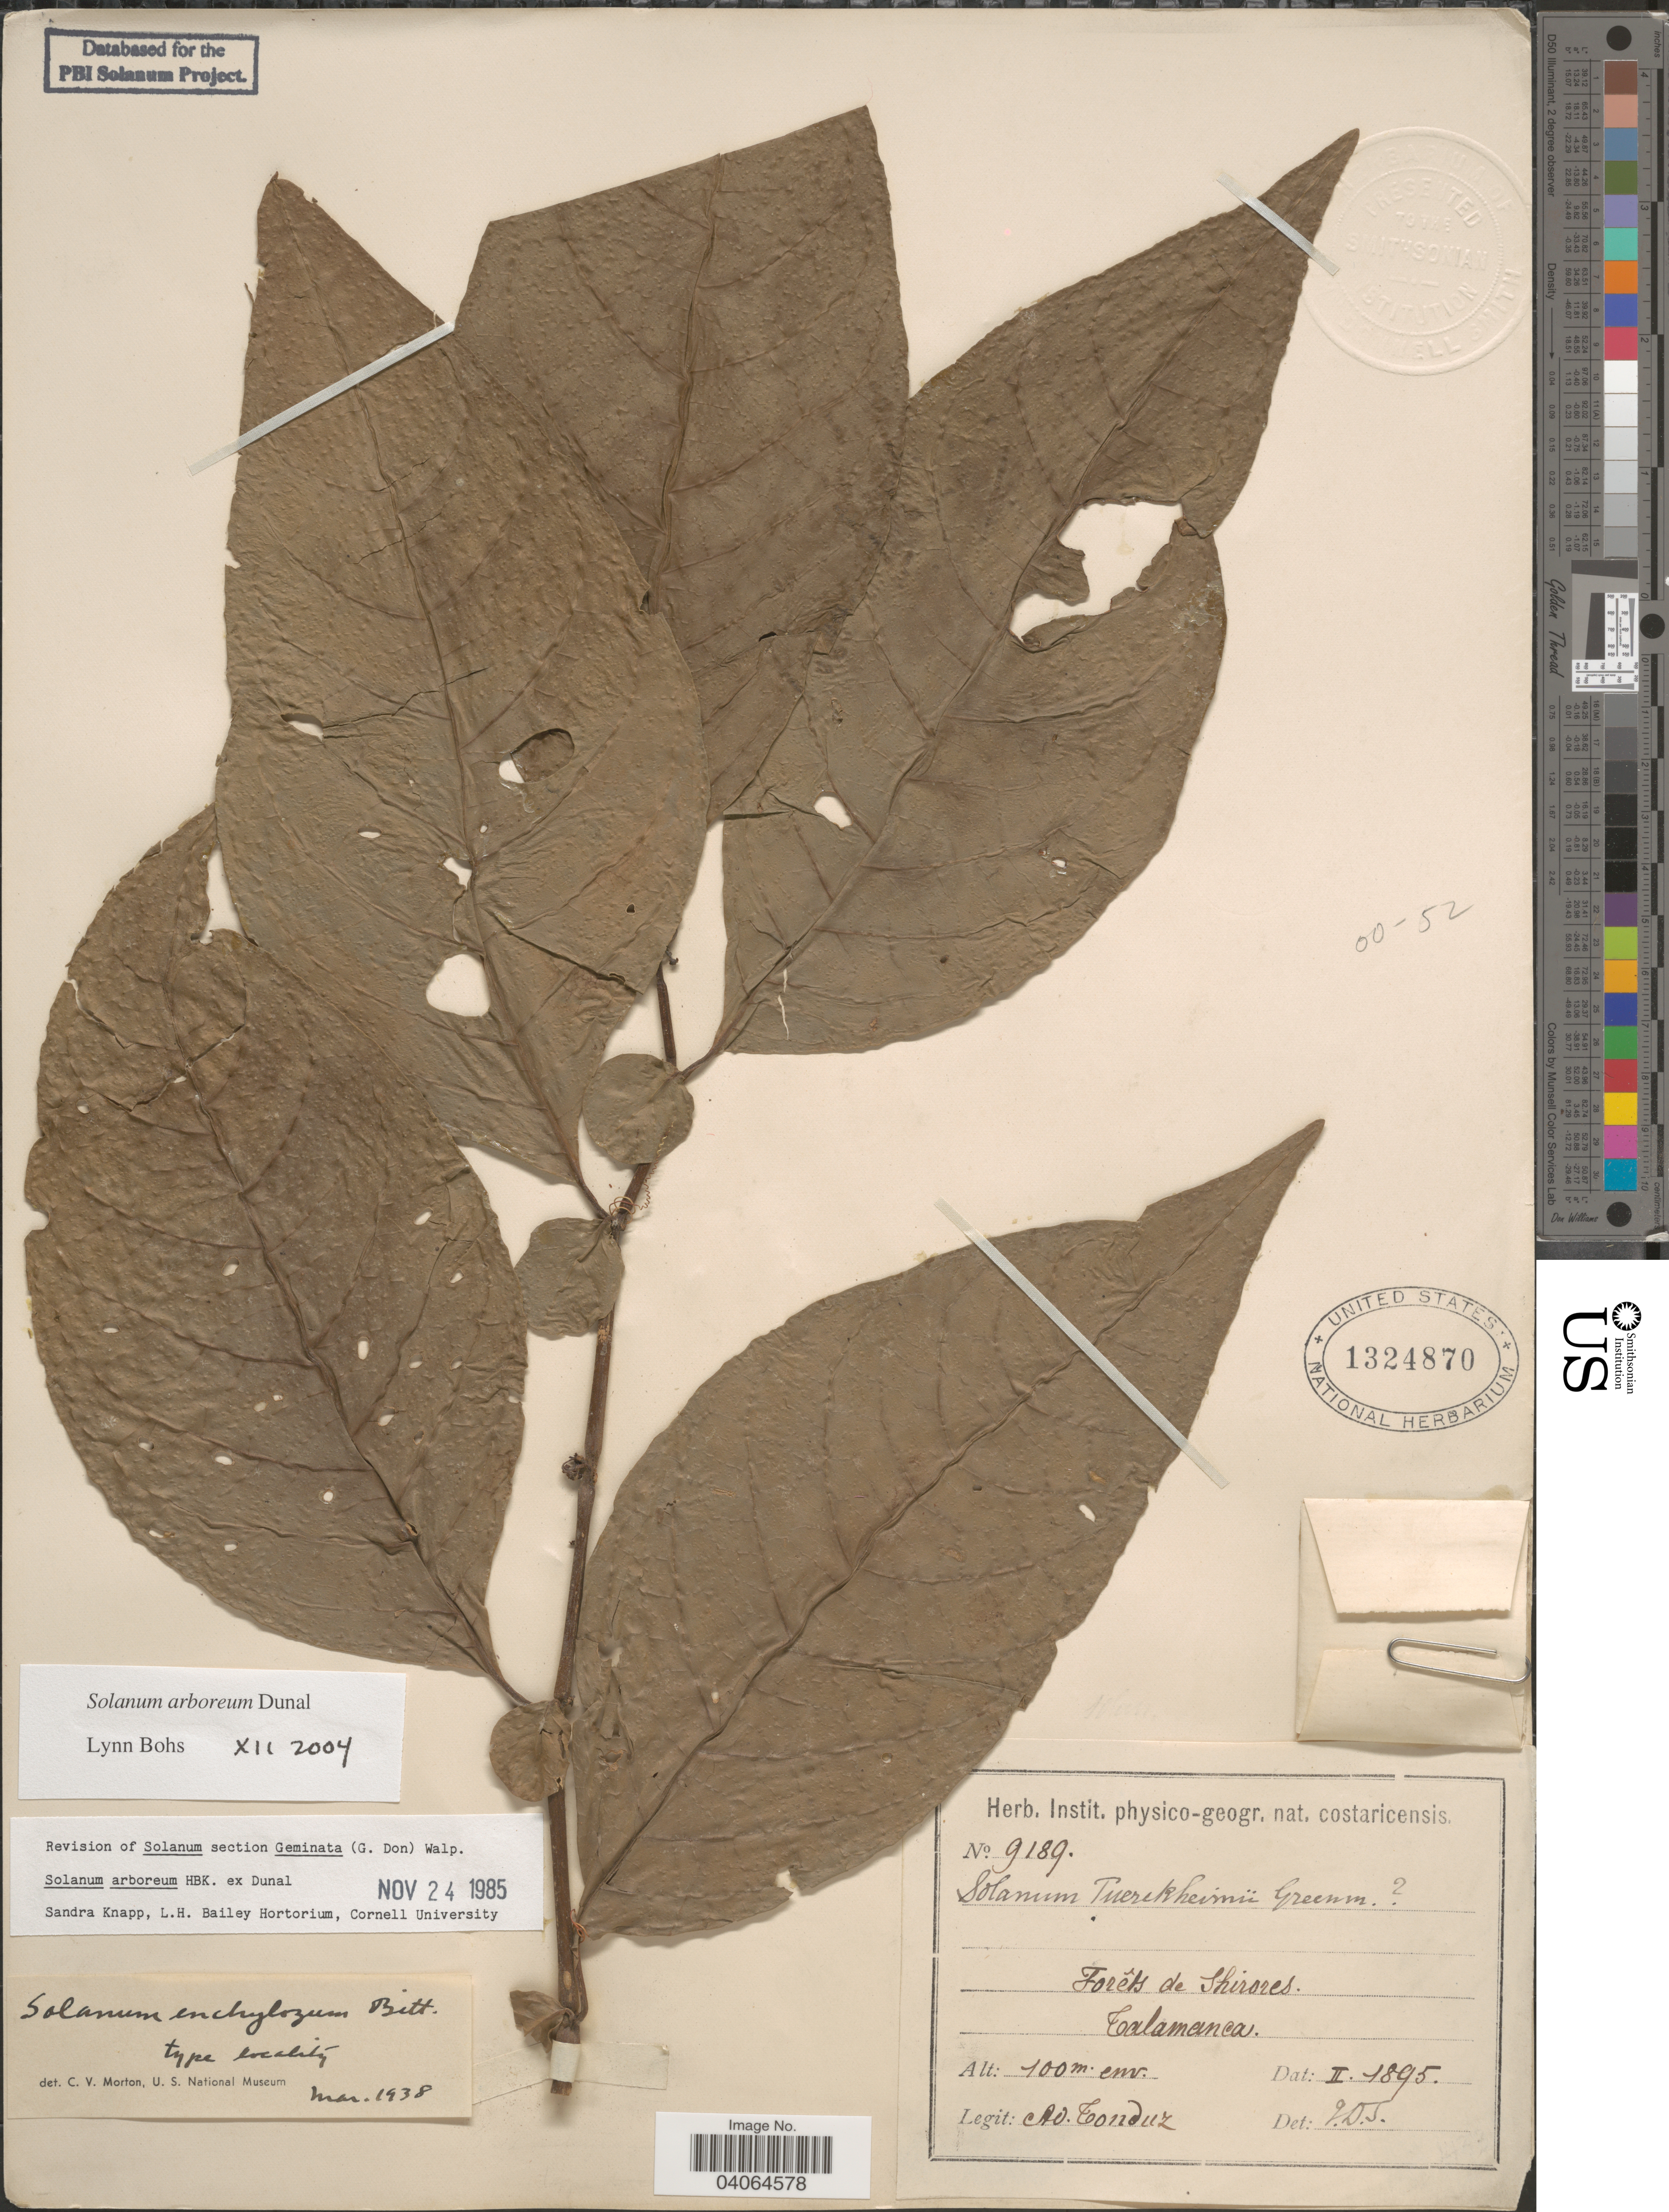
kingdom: Plantae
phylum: Tracheophyta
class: Magnoliopsida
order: Solanales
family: Solanaceae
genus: Solanum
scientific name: Solanum arboreum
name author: Dunal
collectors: A. Tonduz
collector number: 9189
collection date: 1895-02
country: Costa Rica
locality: Forêts de Shirores. Talamanca.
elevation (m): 100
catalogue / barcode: US 1324870